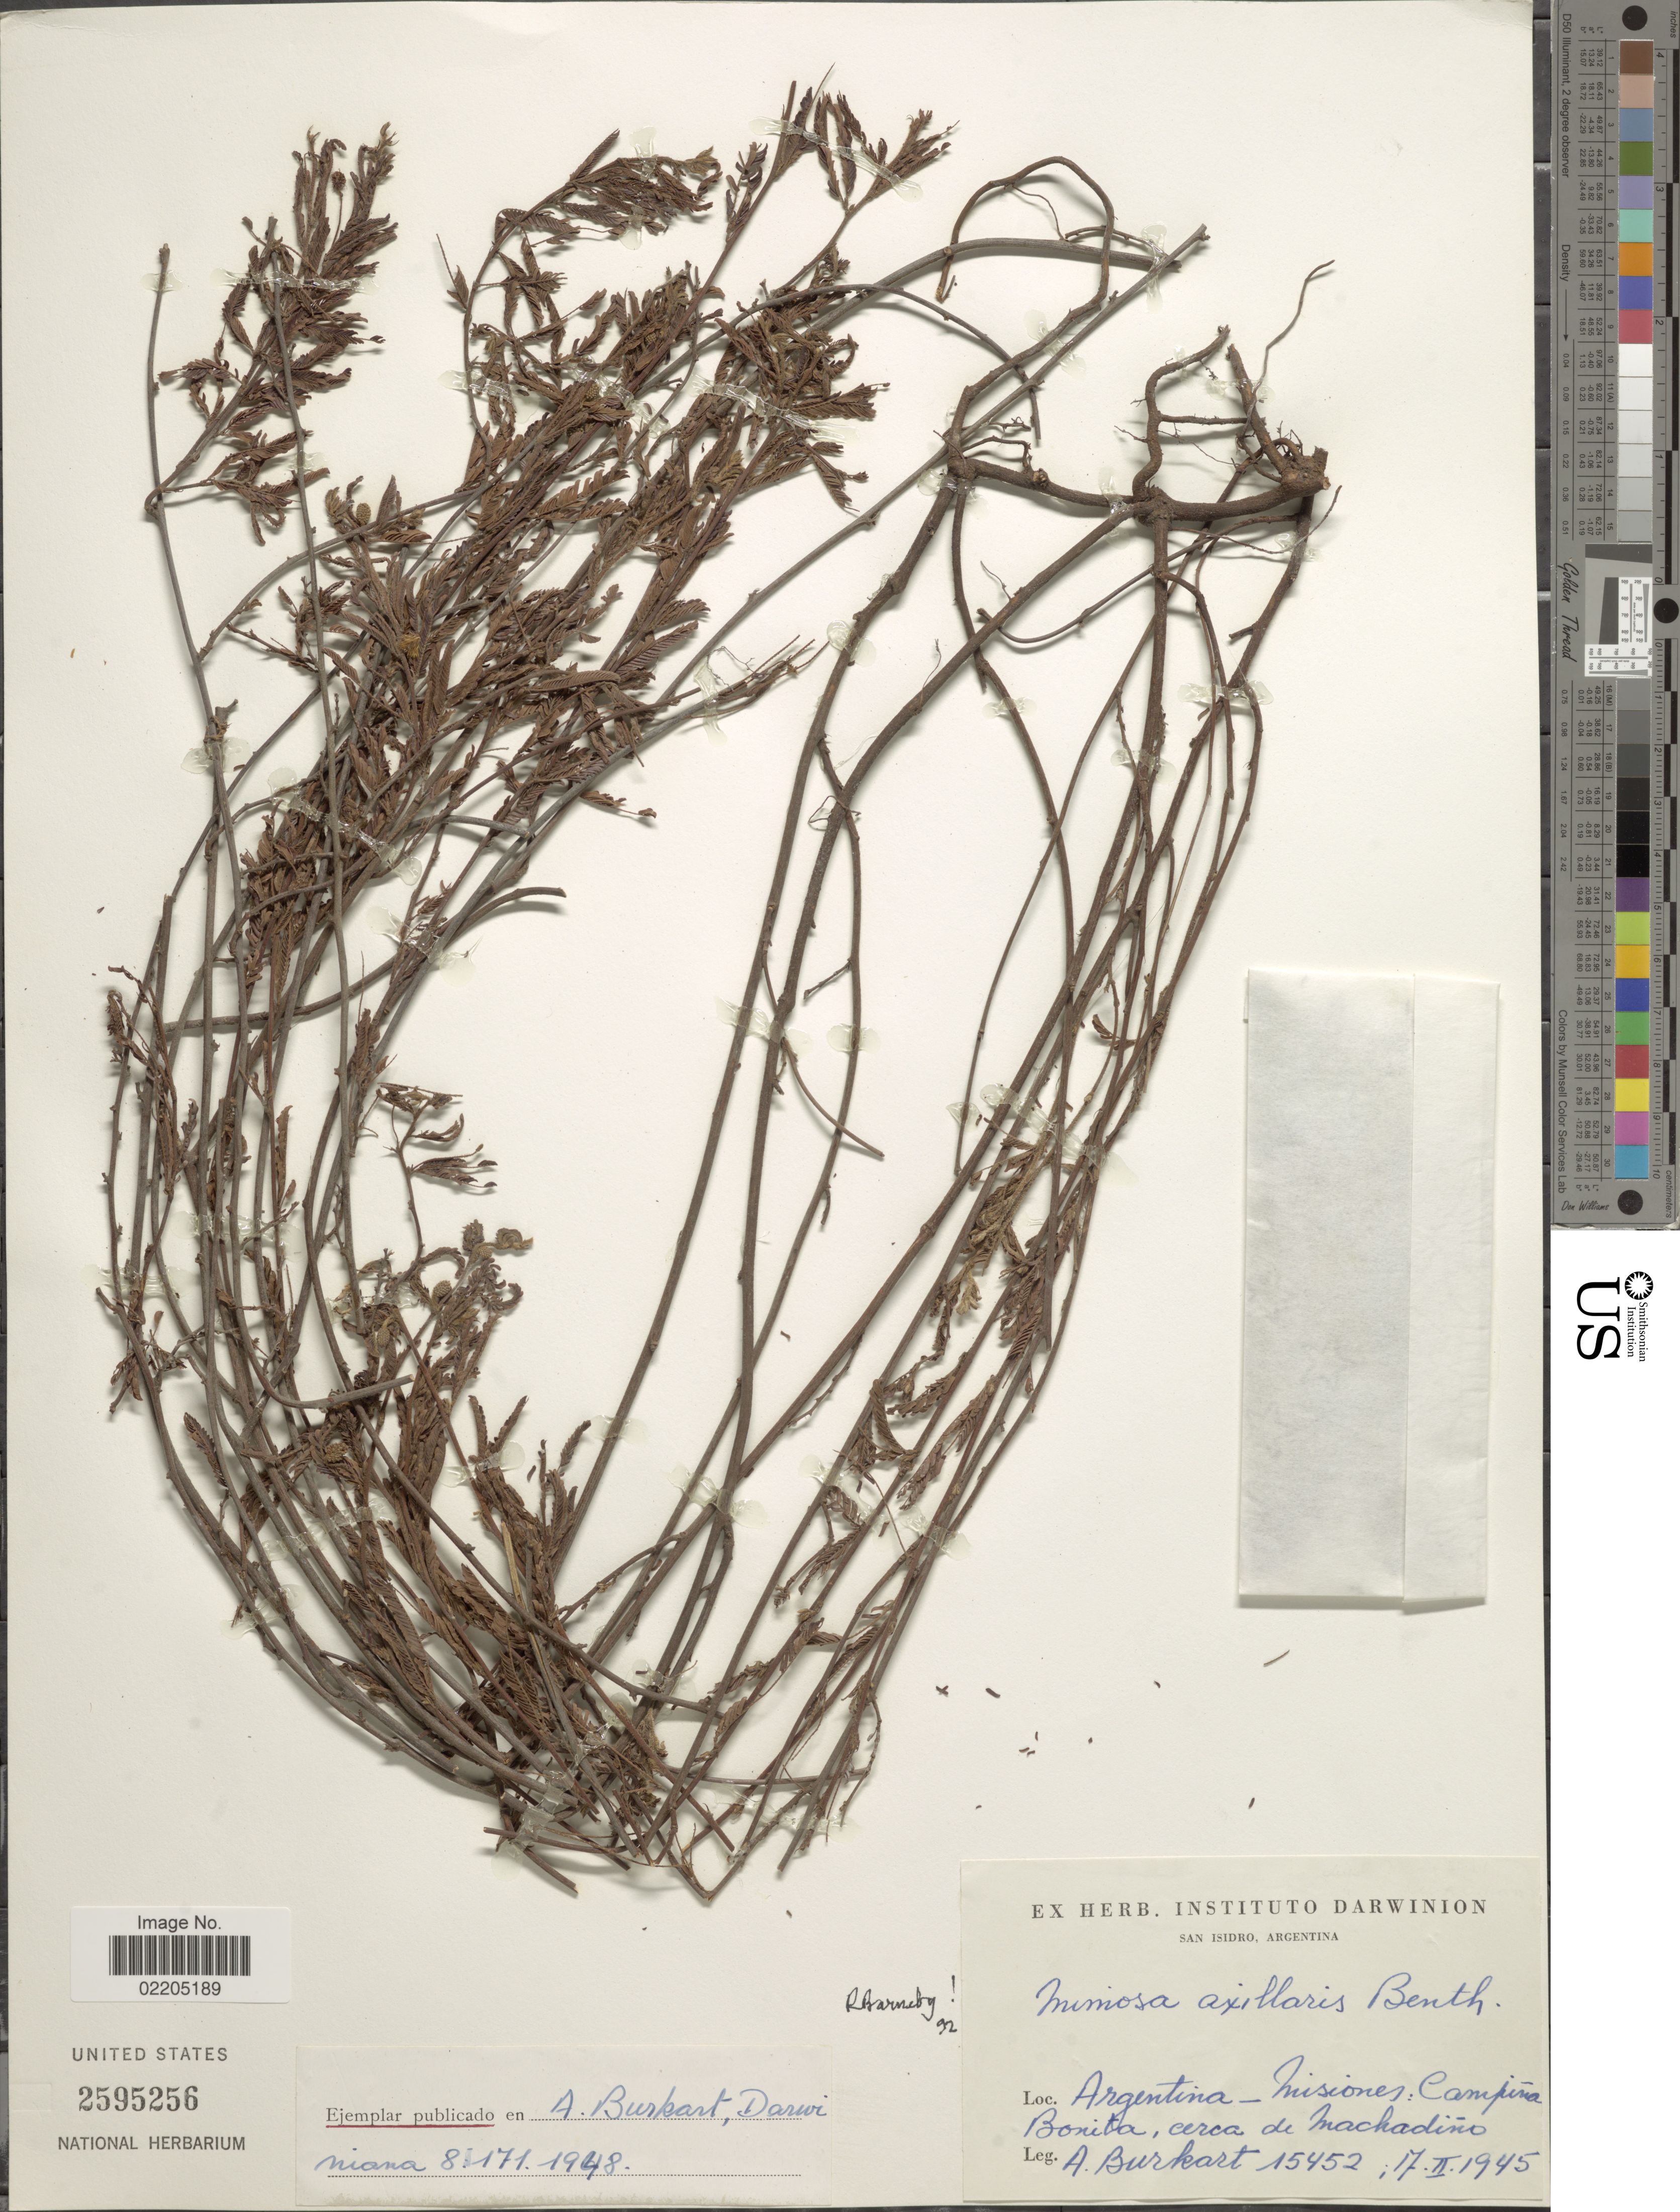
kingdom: Plantae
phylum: Tracheophyta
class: Magnoliopsida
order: Fabales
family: Fabaceae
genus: Mimosa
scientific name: Mimosa axillaris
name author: Benth.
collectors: A. E. Burkart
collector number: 15452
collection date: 1945-02-17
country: Argentina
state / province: Misiones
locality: Campina Bonita, cerca de Machadino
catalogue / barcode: US 2595256